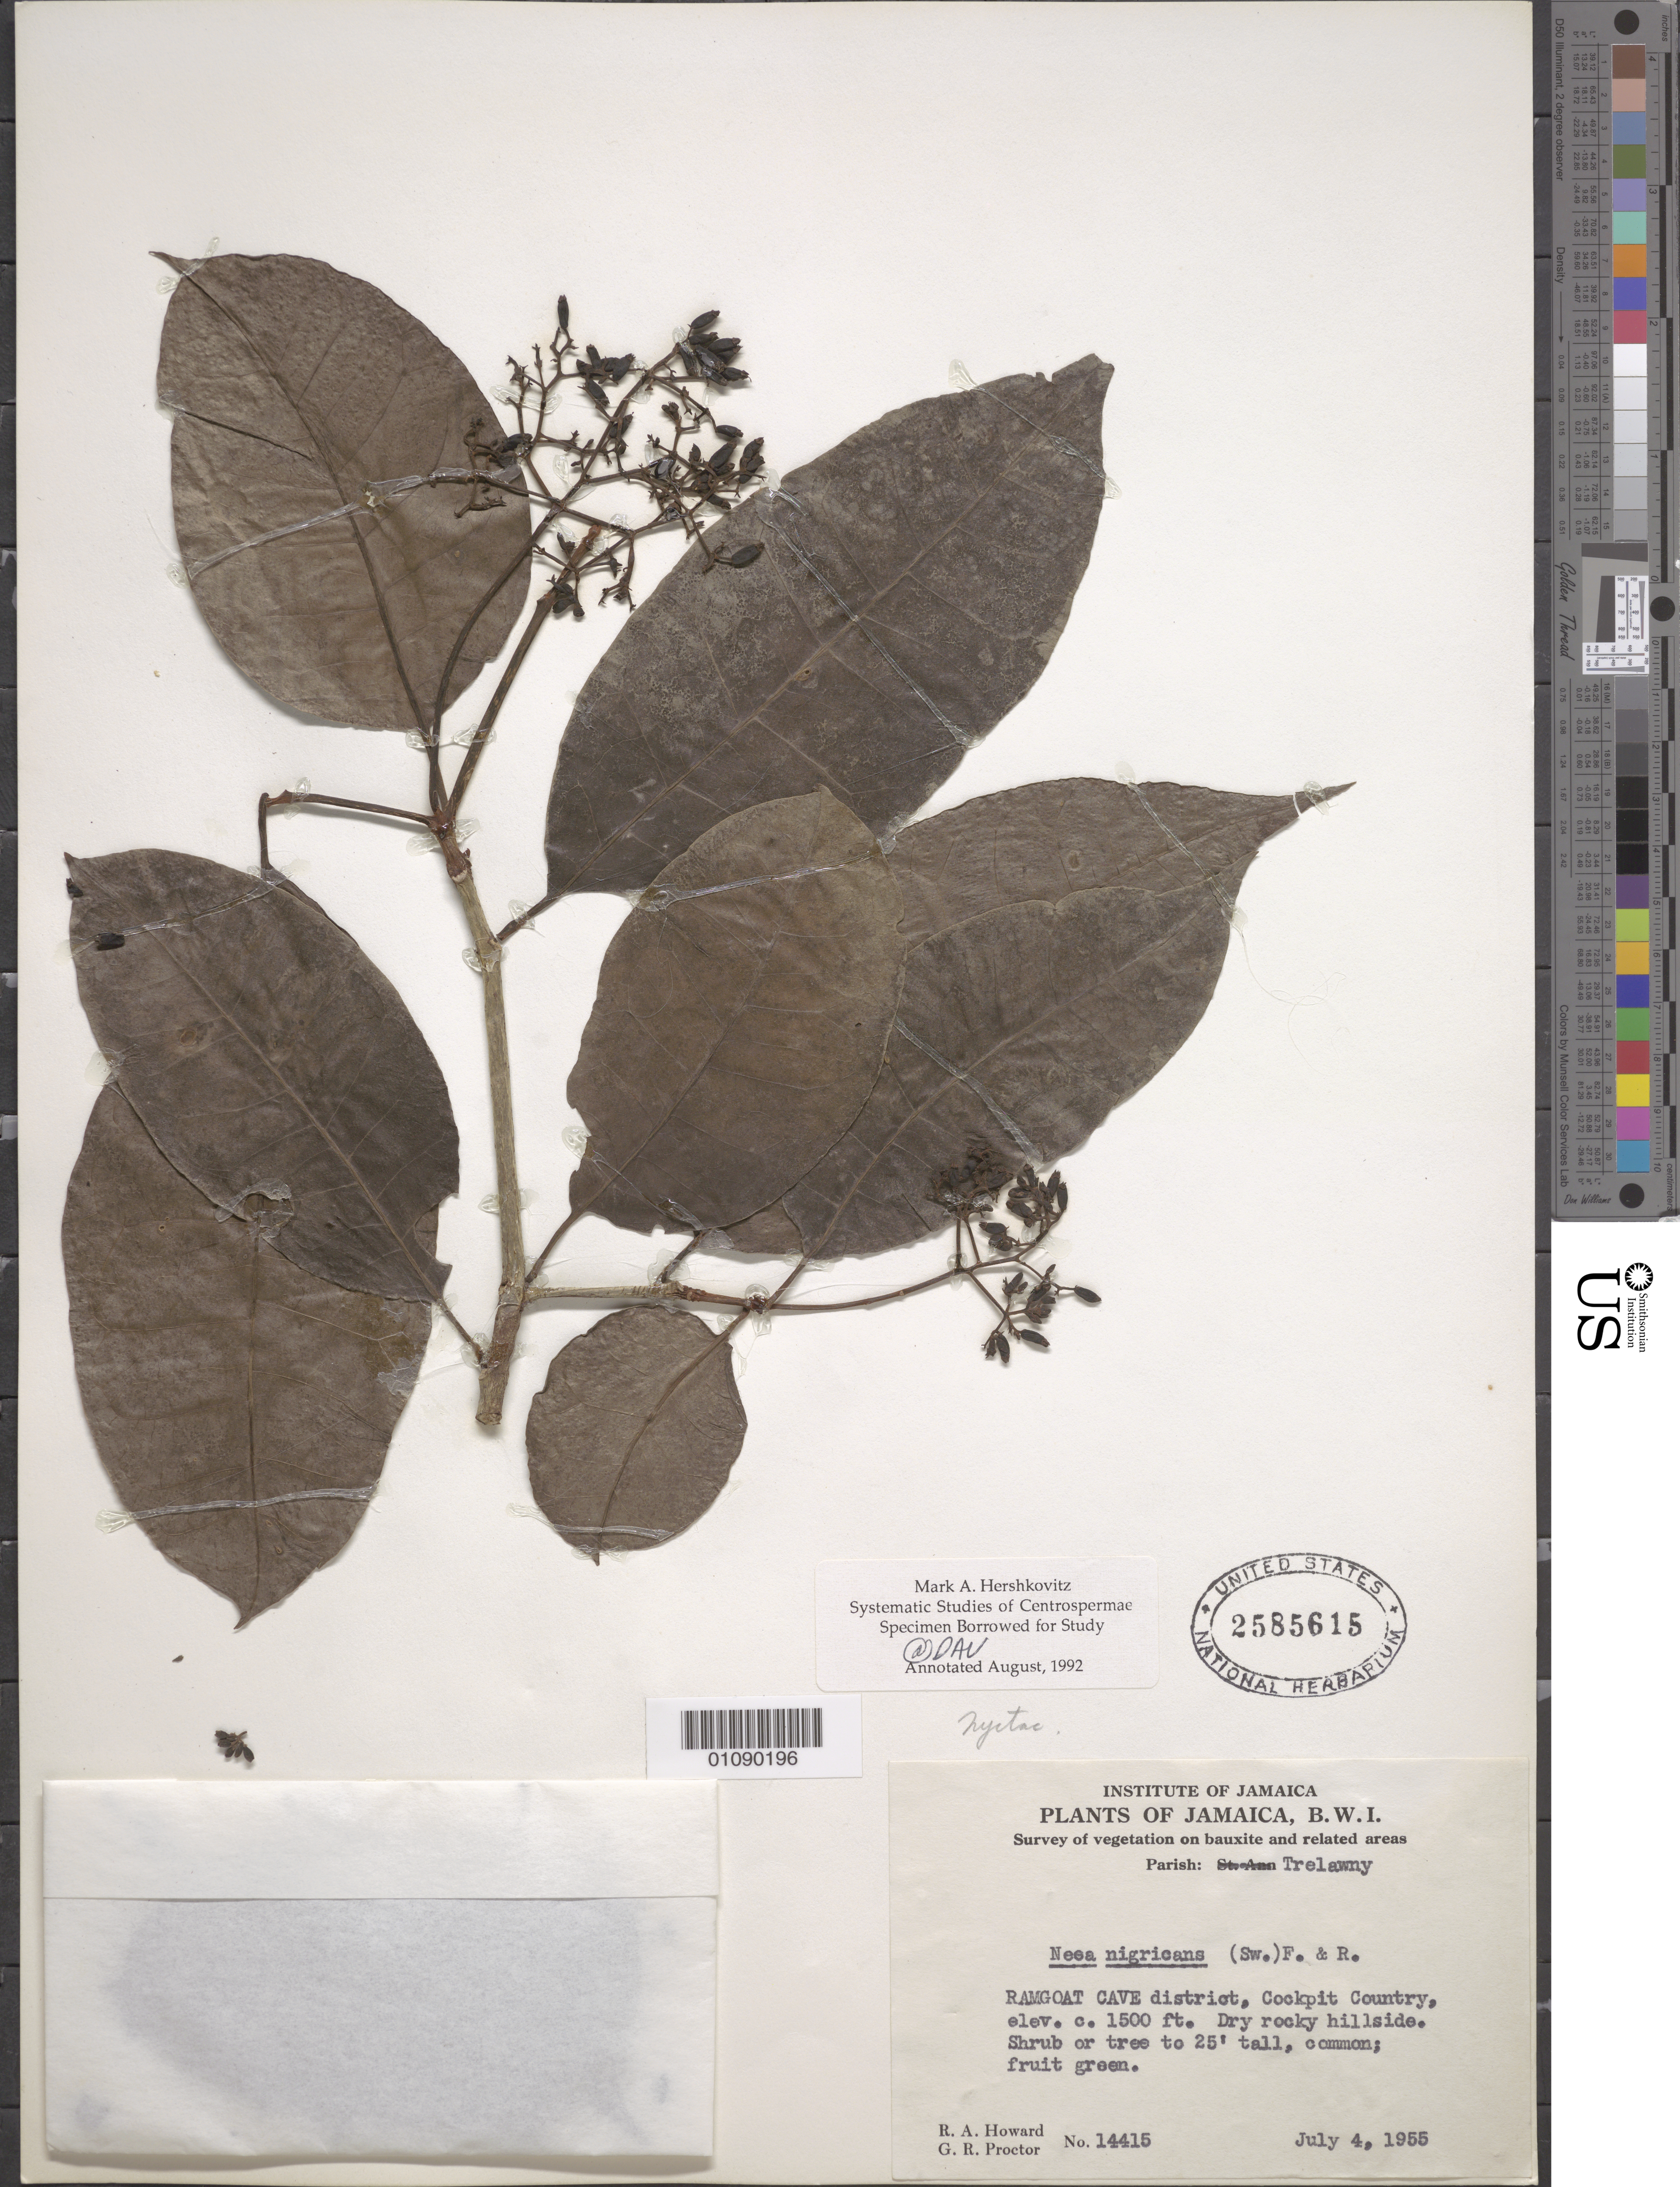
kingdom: Plantae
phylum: Tracheophyta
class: Magnoliopsida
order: Caryophyllales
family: Nyctaginaceae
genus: Neea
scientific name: Neea nigricans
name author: (Sw.) Fawc. & Rendle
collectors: R. A. Howard & G. R. Proctor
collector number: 14415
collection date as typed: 04 Jul 1955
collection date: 1955-07-04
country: Jamaica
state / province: Trelawny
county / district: Ramgoat Cave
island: Jamaica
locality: Ramgoat Cave district, Cockpit Country.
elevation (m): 457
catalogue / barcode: US 2585615